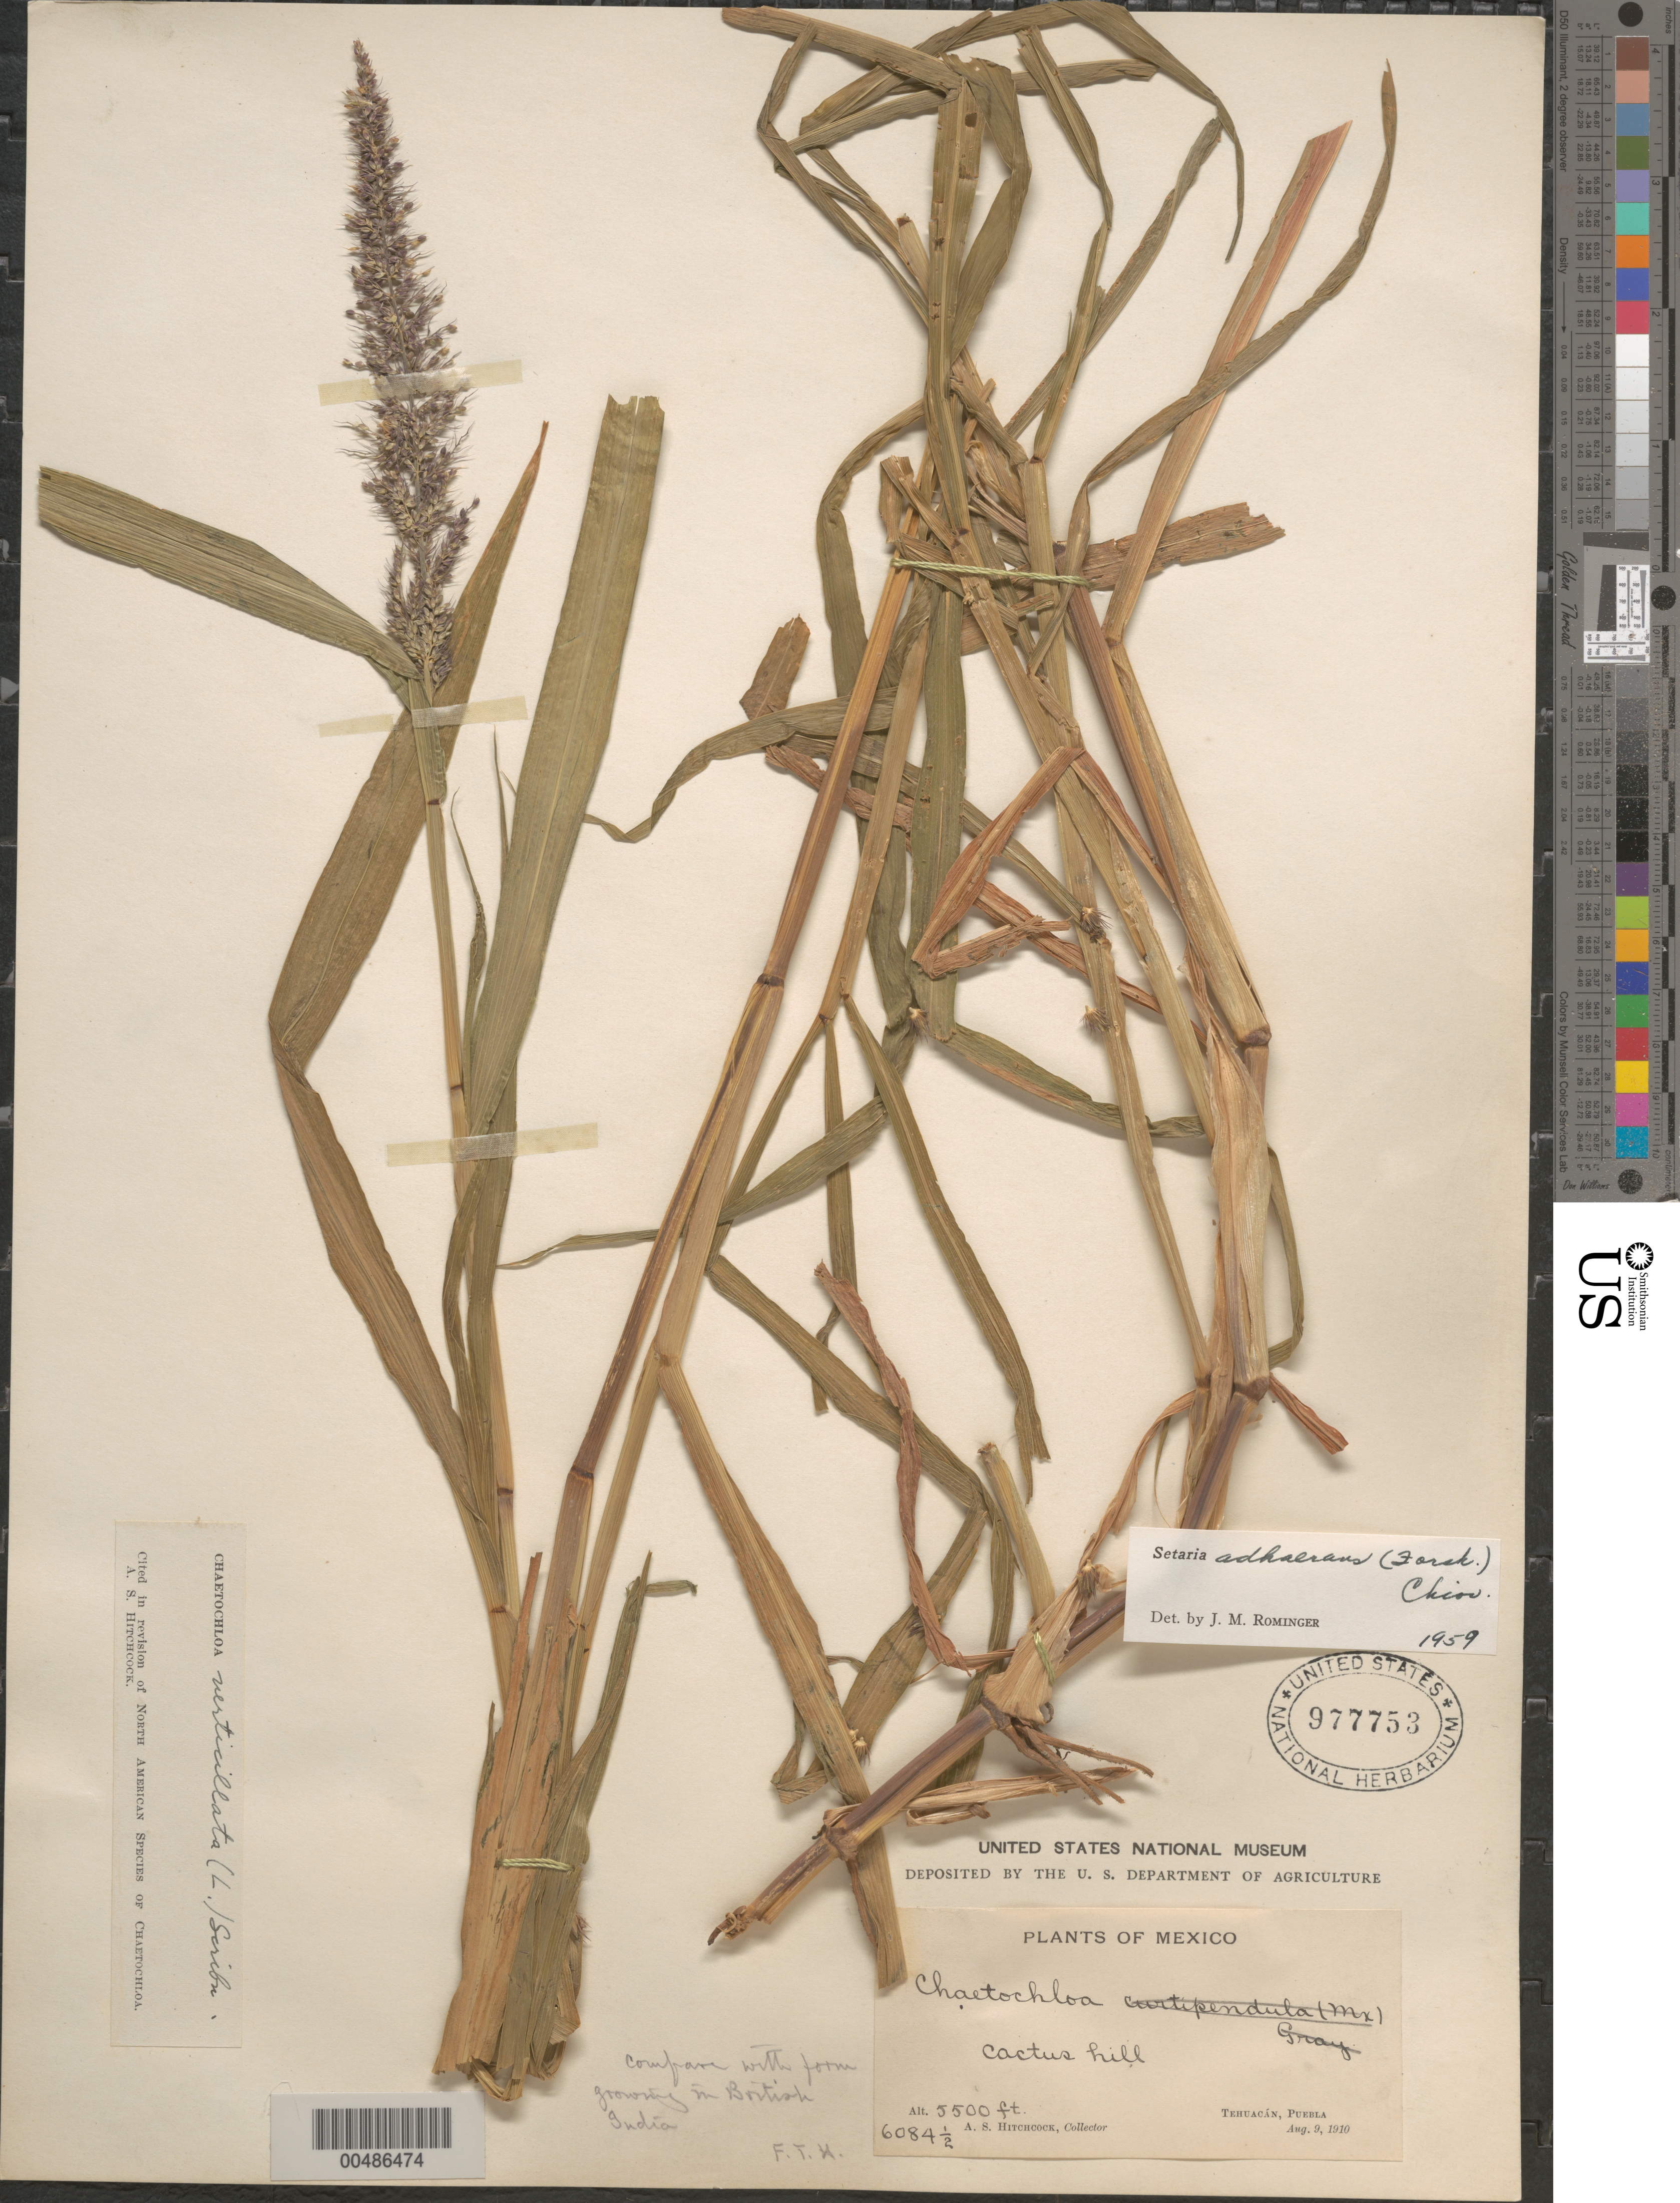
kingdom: Plantae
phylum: Tracheophyta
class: Liliopsida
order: Poales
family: Poaceae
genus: Setaria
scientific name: Setaria adhaerens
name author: (Forssk.) Chiov.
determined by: Rominger, J. M.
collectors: A. S. Hitchcock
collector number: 6084.5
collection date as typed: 9 Aug 1910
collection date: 1910-08-09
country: Mexico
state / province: Puebla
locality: Tehuacán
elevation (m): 1676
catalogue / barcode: US 977753